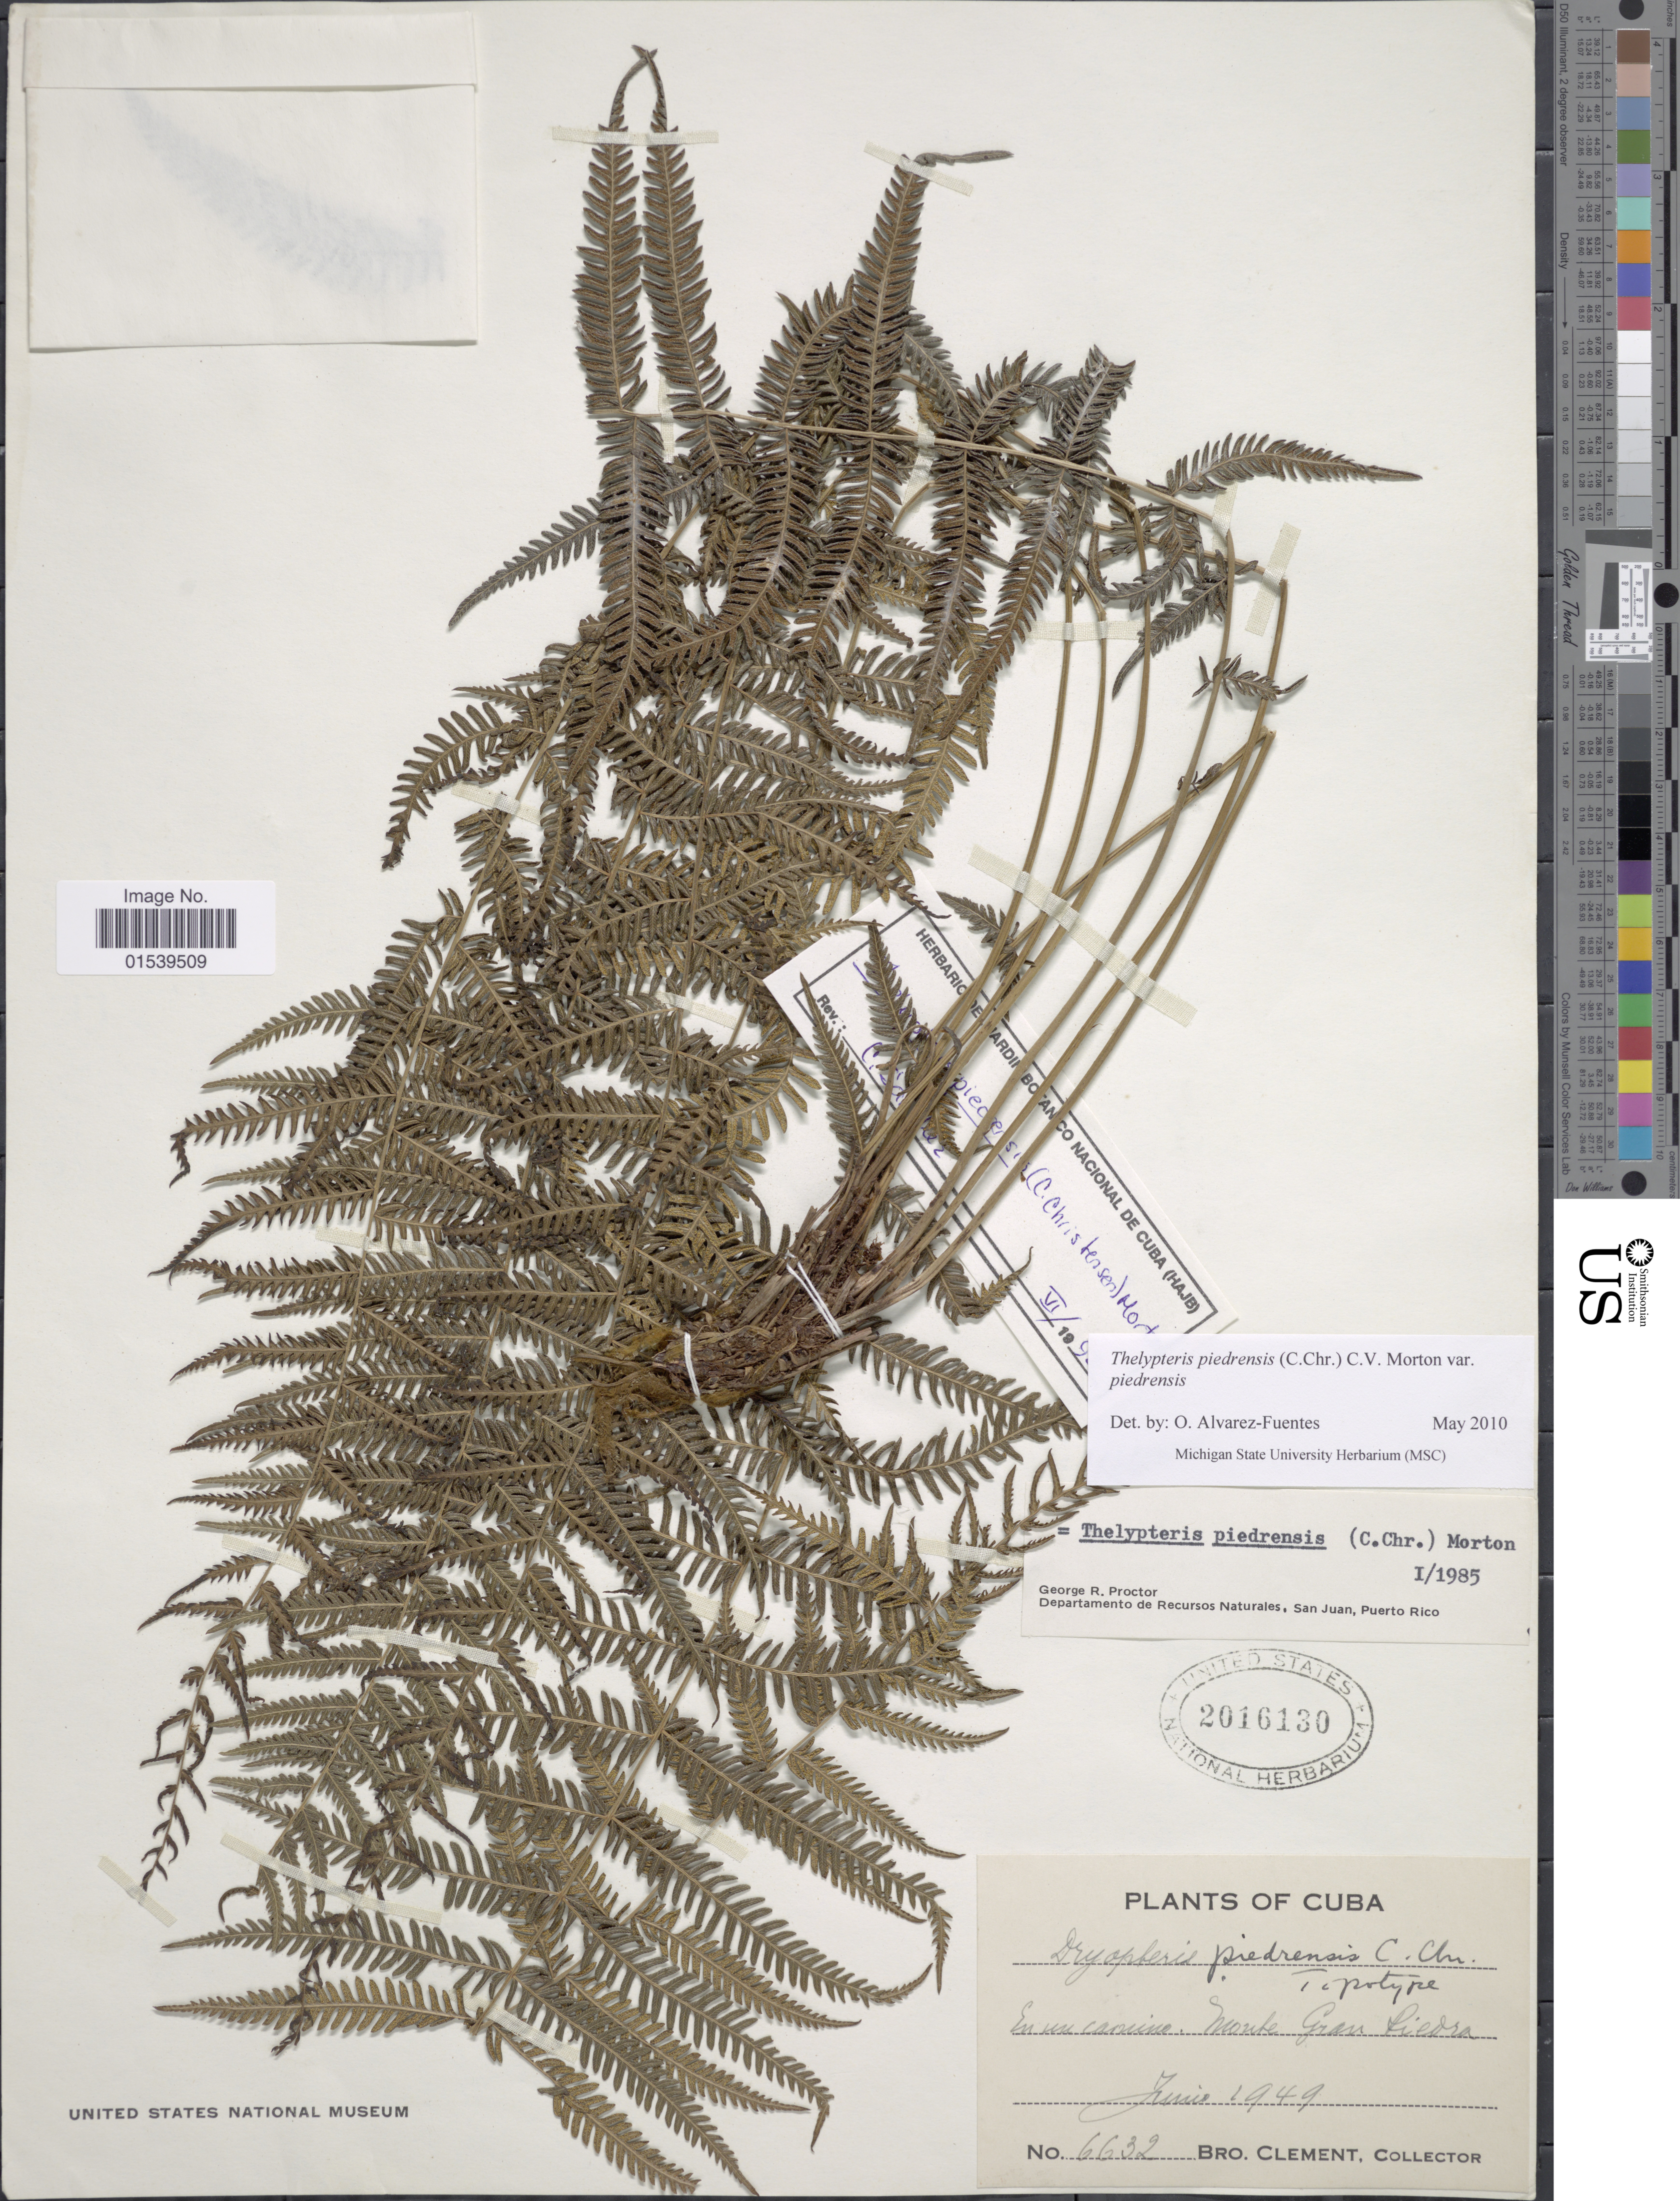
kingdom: Plantae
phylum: Tracheophyta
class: Polypodiopsida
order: Polypodiales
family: Thelypteridaceae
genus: Amauropelta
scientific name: Amauropelta piedrensis (C. Chr.) comb. nov., ined 2015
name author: (C. Chr.)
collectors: B. Clement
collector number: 6632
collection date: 1949-06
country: Cuba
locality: En un camino, Monte Gran Piedra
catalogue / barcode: US 2016130